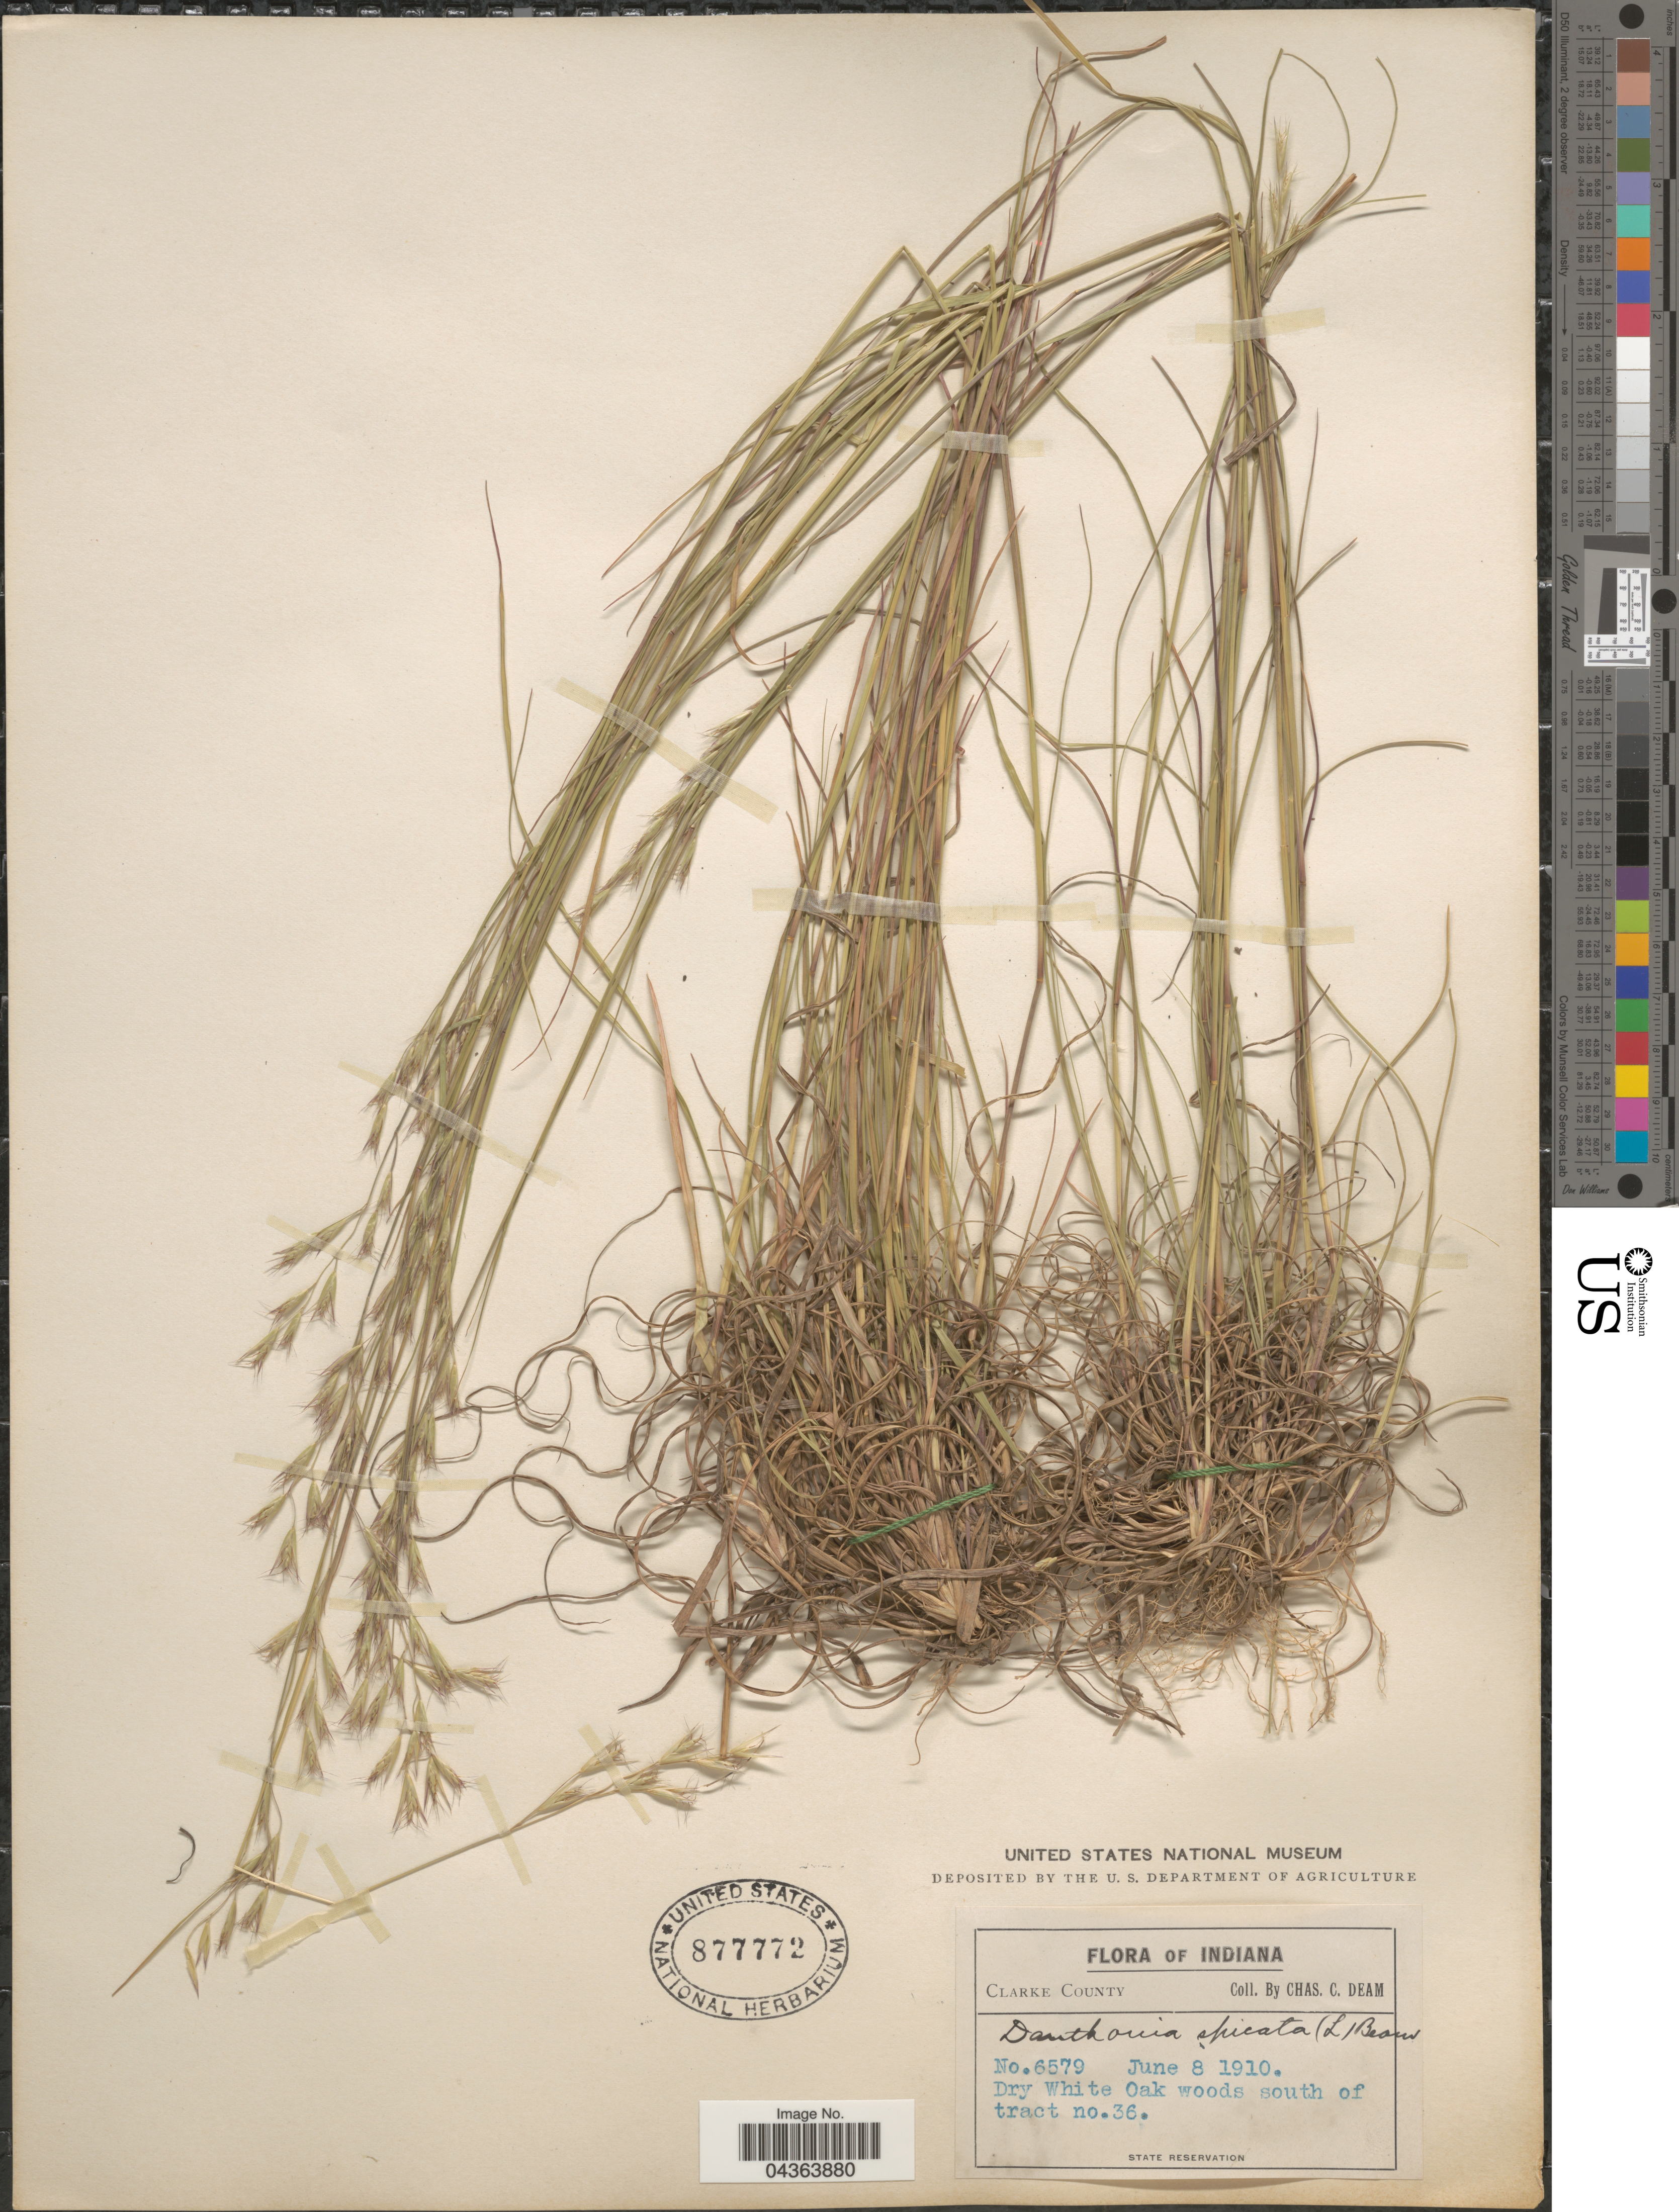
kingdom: Plantae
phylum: Tracheophyta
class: Liliopsida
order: Poales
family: Poaceae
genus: Danthonia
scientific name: Danthonia spicata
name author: (L.) P. Beauv. ex Roem. & Schult.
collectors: C. C. Deam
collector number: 6579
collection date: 1910-06-08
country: United States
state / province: Indiana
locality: Clarke County. Dry White Oak woods south of tract no.36.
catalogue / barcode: US 877772